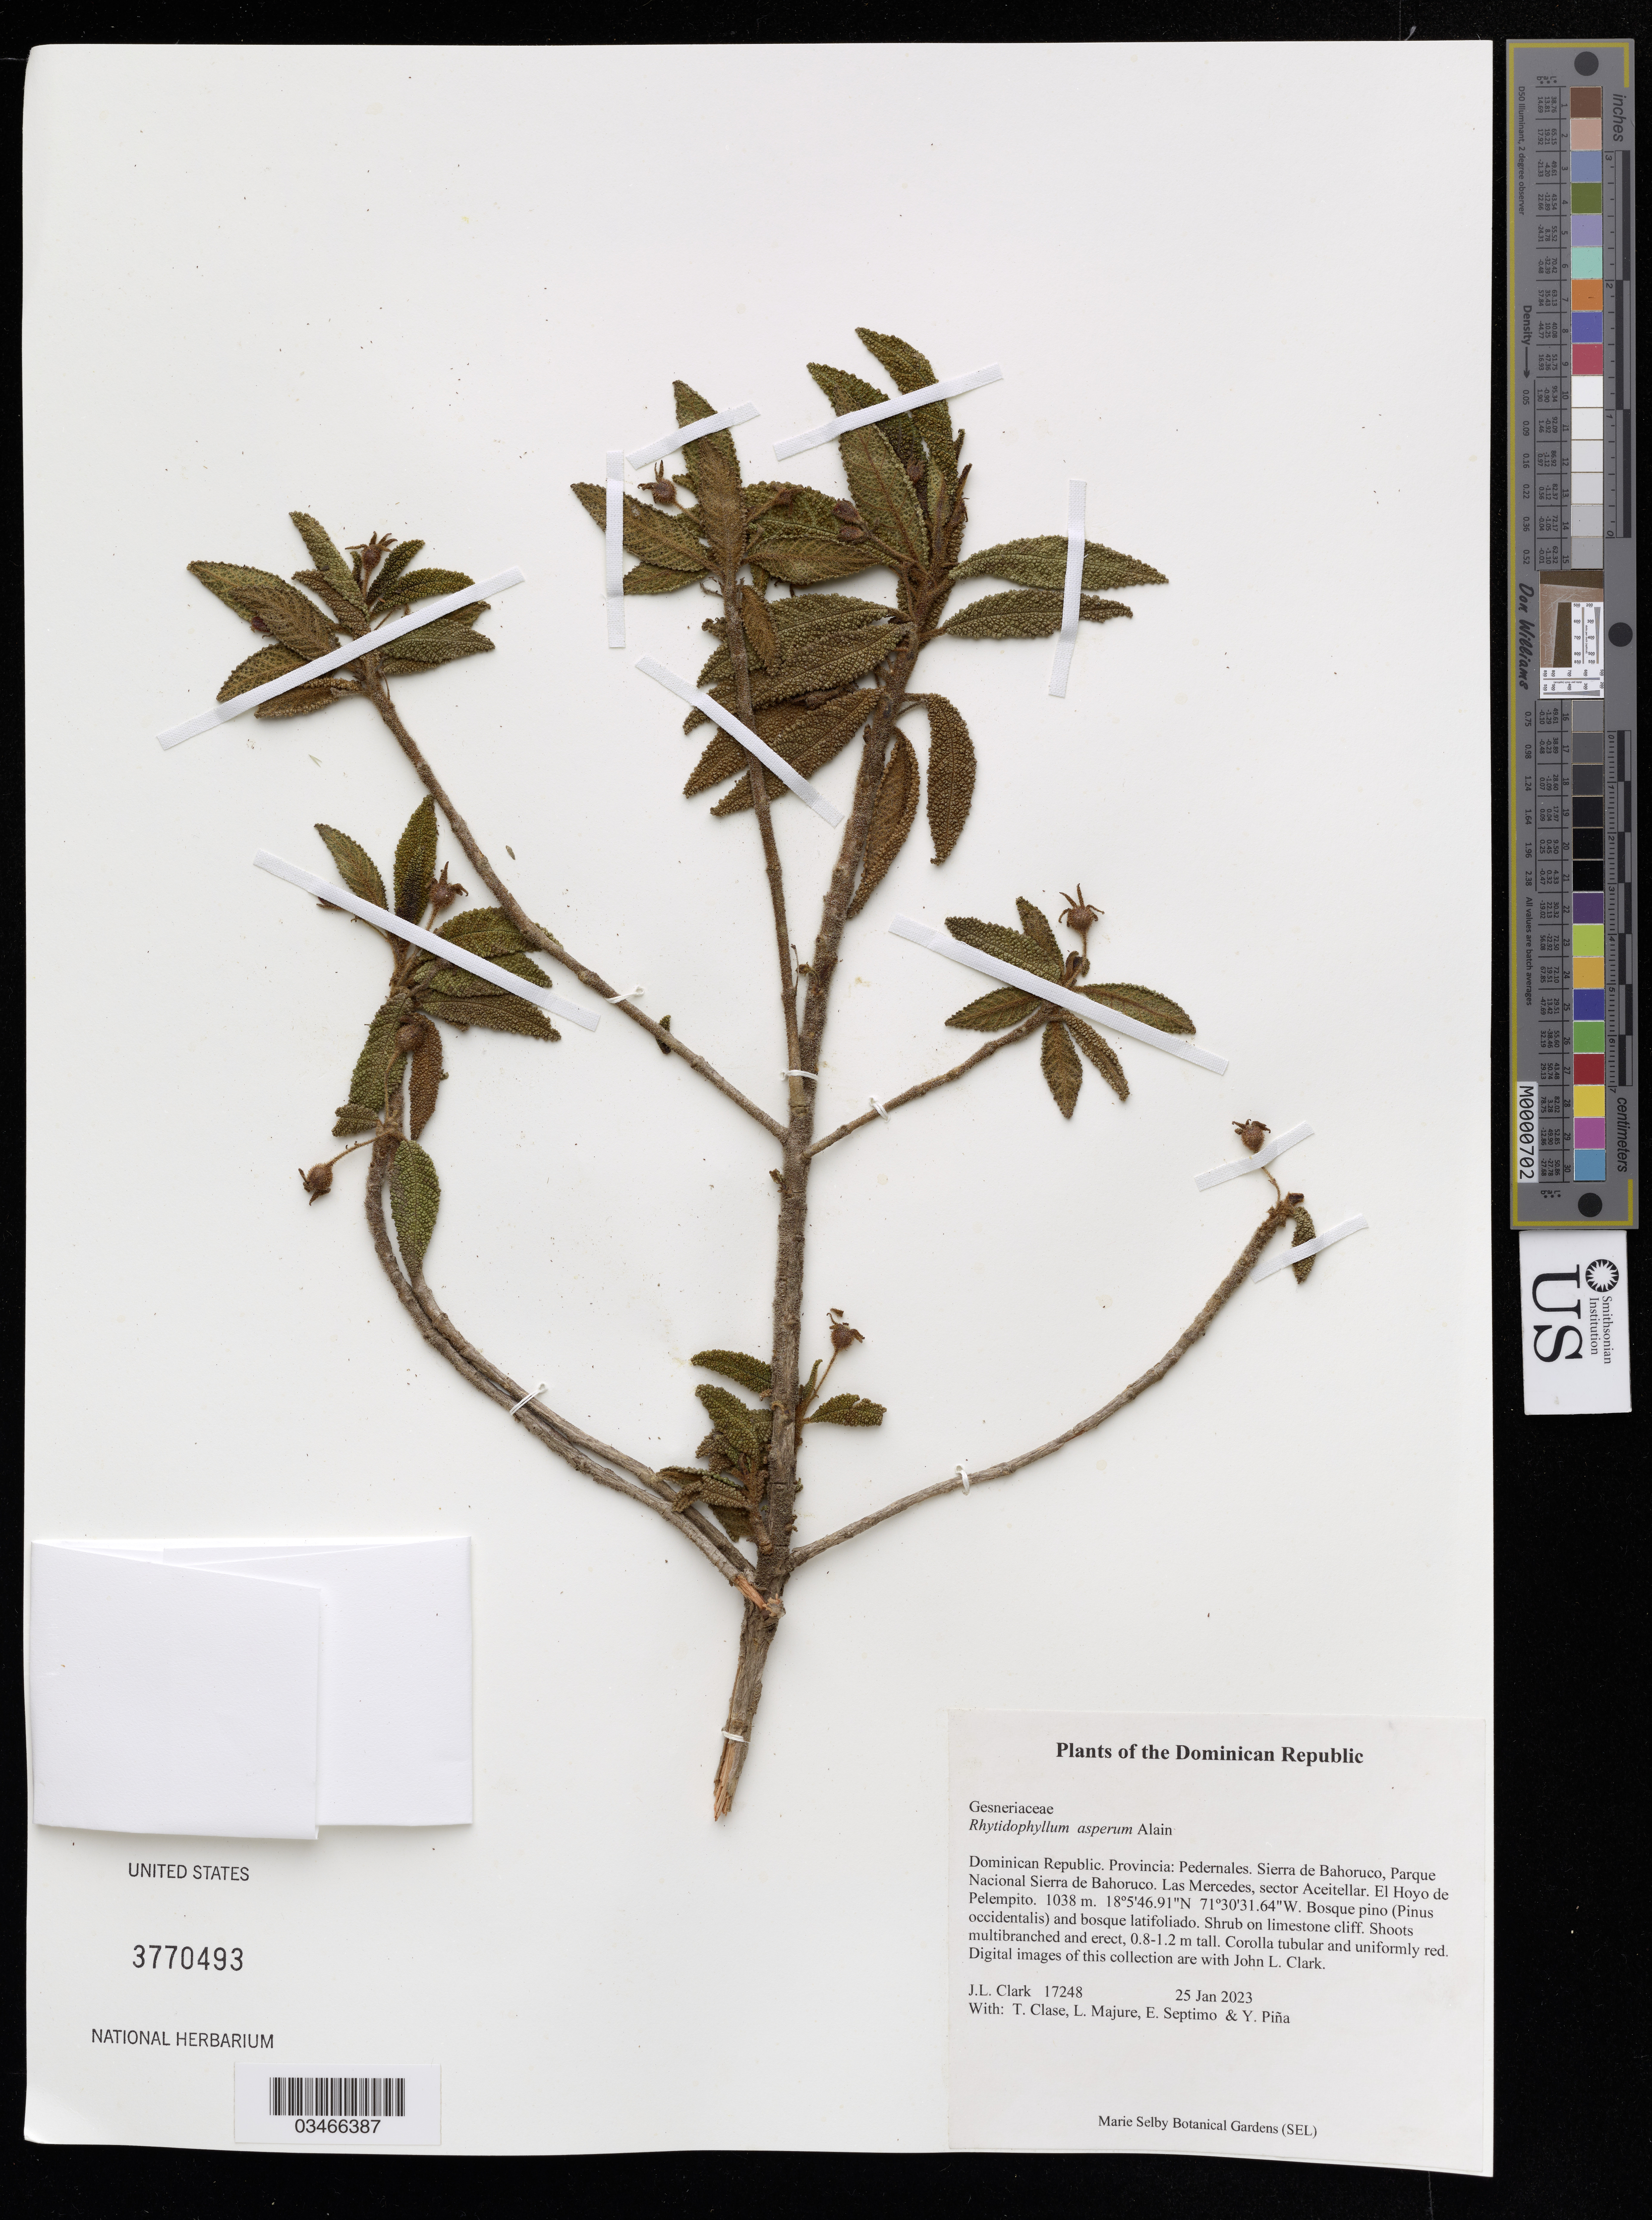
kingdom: Plantae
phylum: Tracheophyta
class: Magnoliopsida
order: Lamiales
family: Gesneriaceae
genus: Rhytidophyllum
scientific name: Rhytidophyllum asperum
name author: Alain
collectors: J. Clark, T. Clase & L. Majure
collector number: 17248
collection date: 2023-01-25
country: Dominican Republic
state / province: Pedernales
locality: Dominican Republic. Provincia: Pedernales. Sierra de Bahoruco, Parque Nacional Sierra de Bahoruco. Las Mercedes, sector Aceitellar. El Hoyo de Pelempito.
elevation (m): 1038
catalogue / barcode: US 3770493